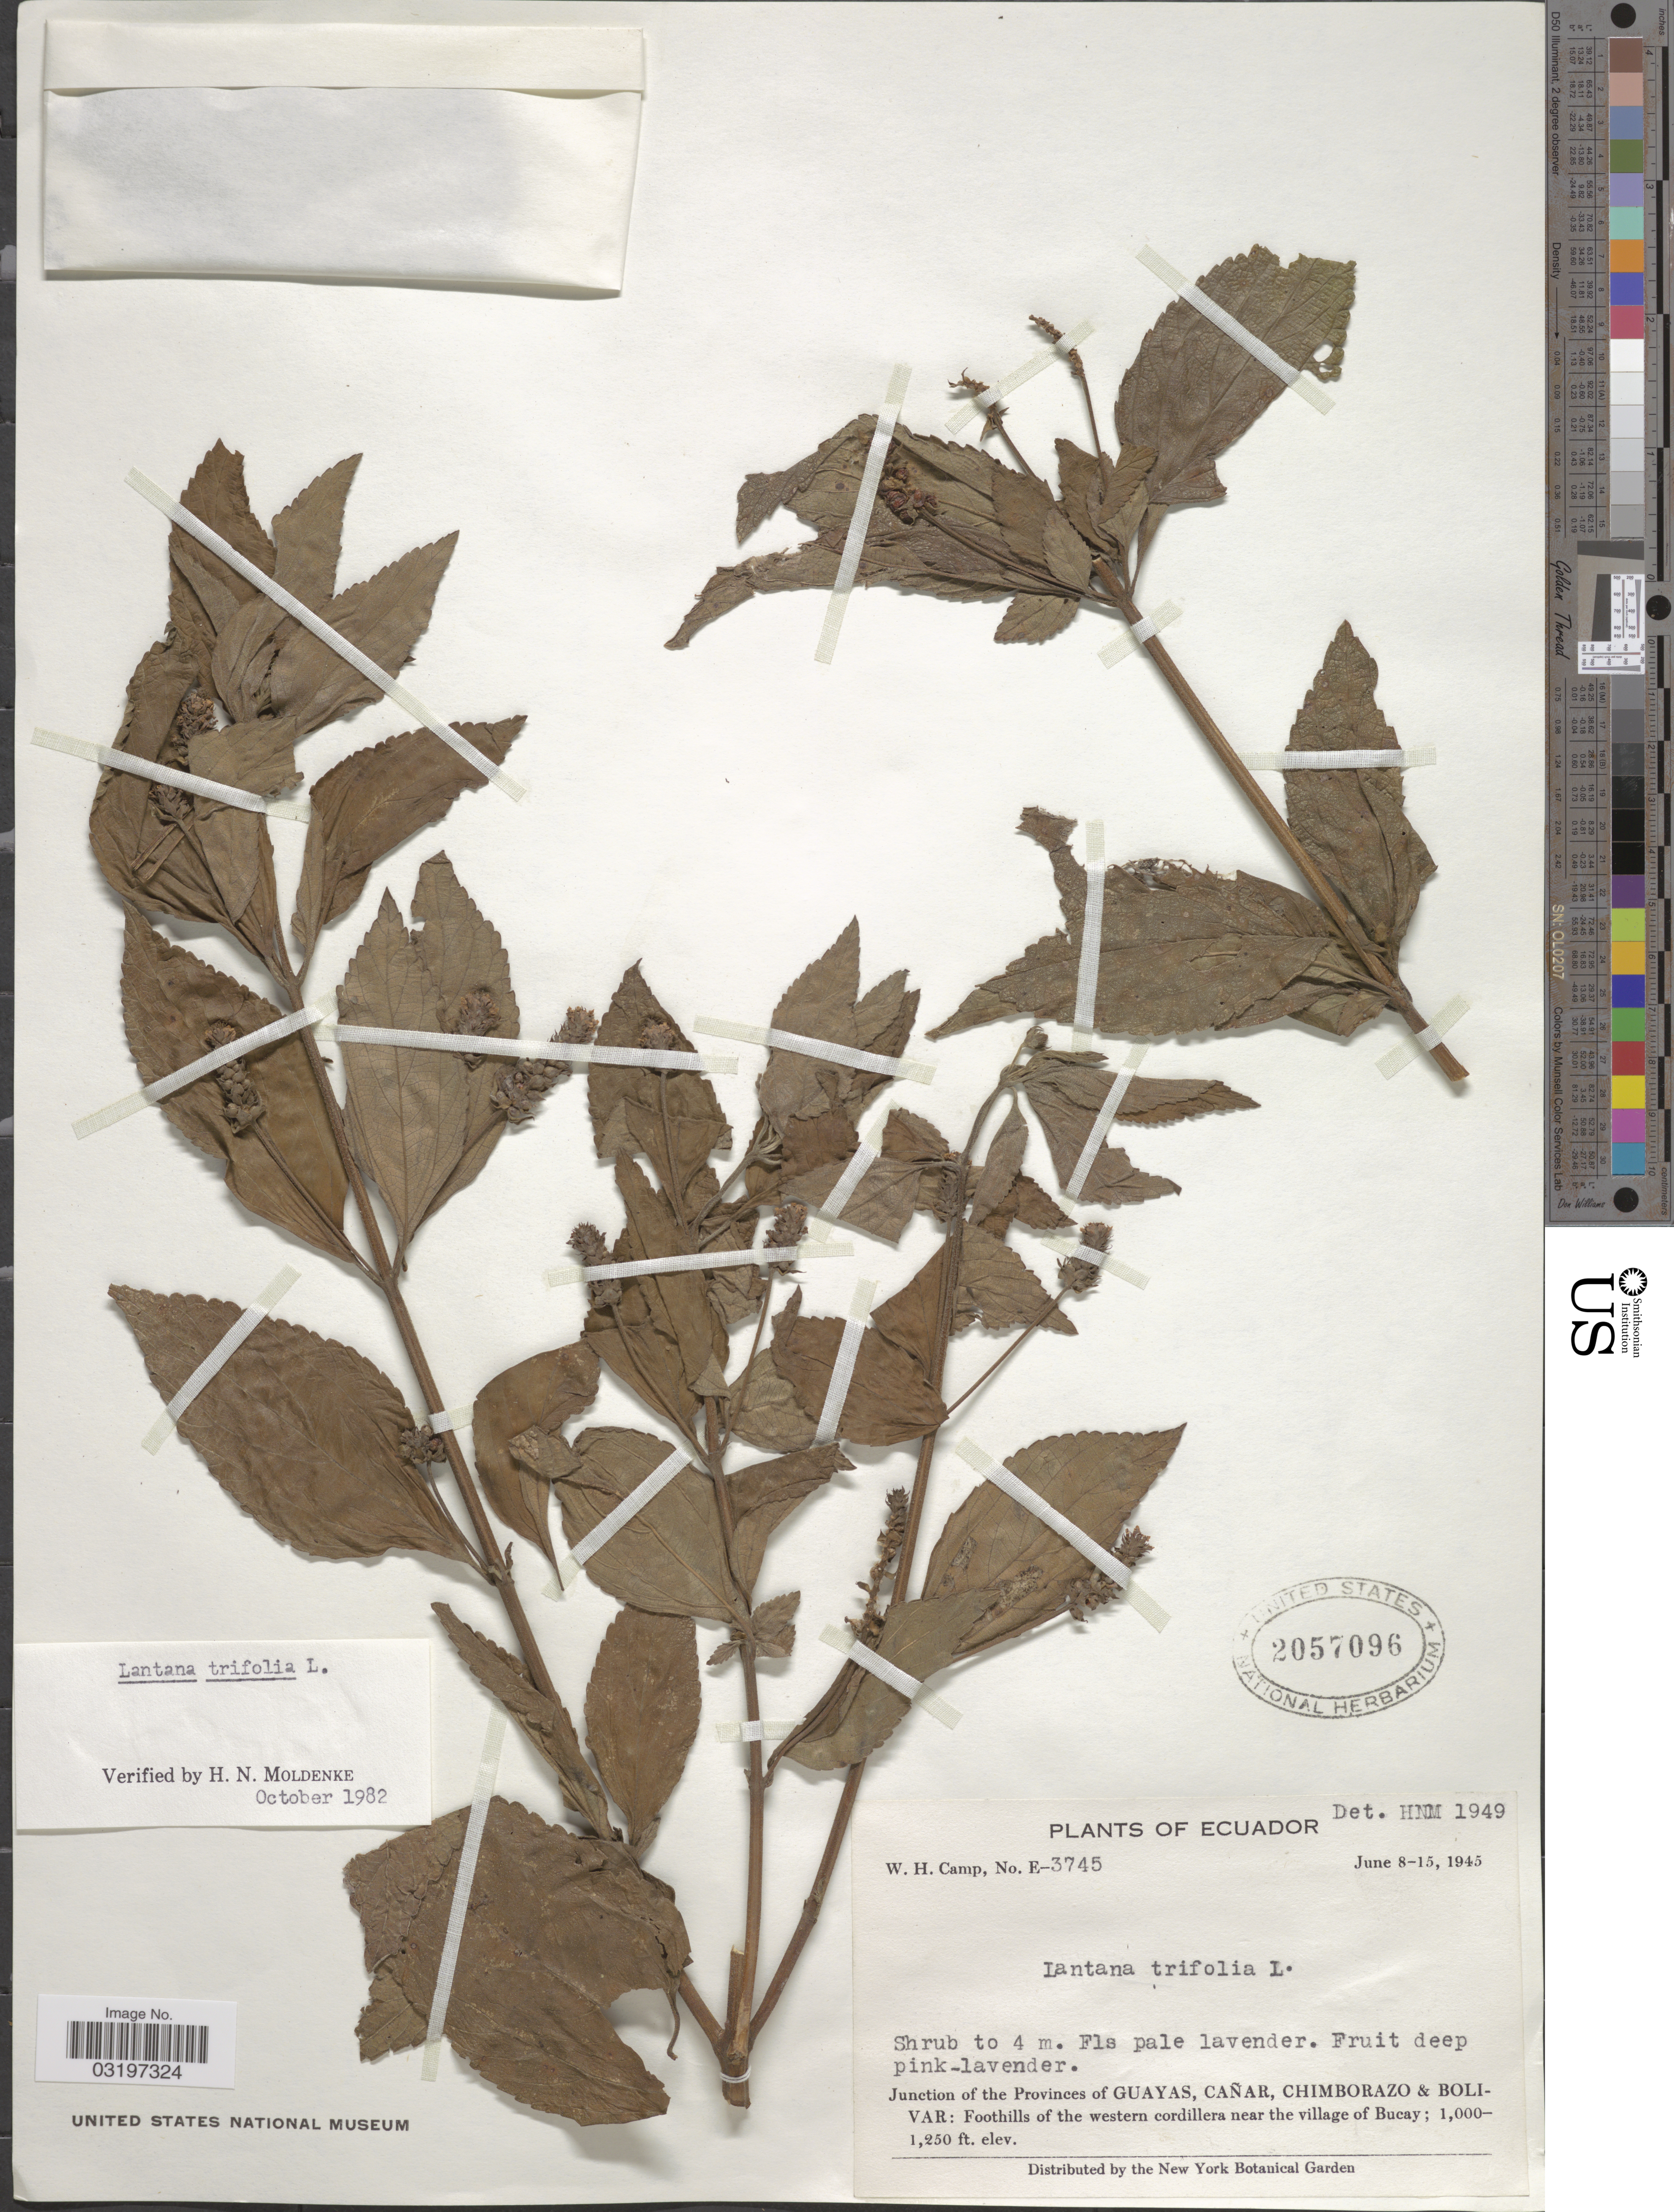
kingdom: Plantae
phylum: Tracheophyta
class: Magnoliopsida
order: Lamiales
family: Verbenaceae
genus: Lantana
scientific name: Lantana trifolia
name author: L.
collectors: W. H. Camp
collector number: E-3745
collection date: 1945-06-08/1945-06-15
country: Ecuador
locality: Junction of the Provinces of Guayas, Cañar, Chimborazo & Bolivar: Foothills of the western cordillera near the village of Bucay.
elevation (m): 305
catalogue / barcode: US 2057096